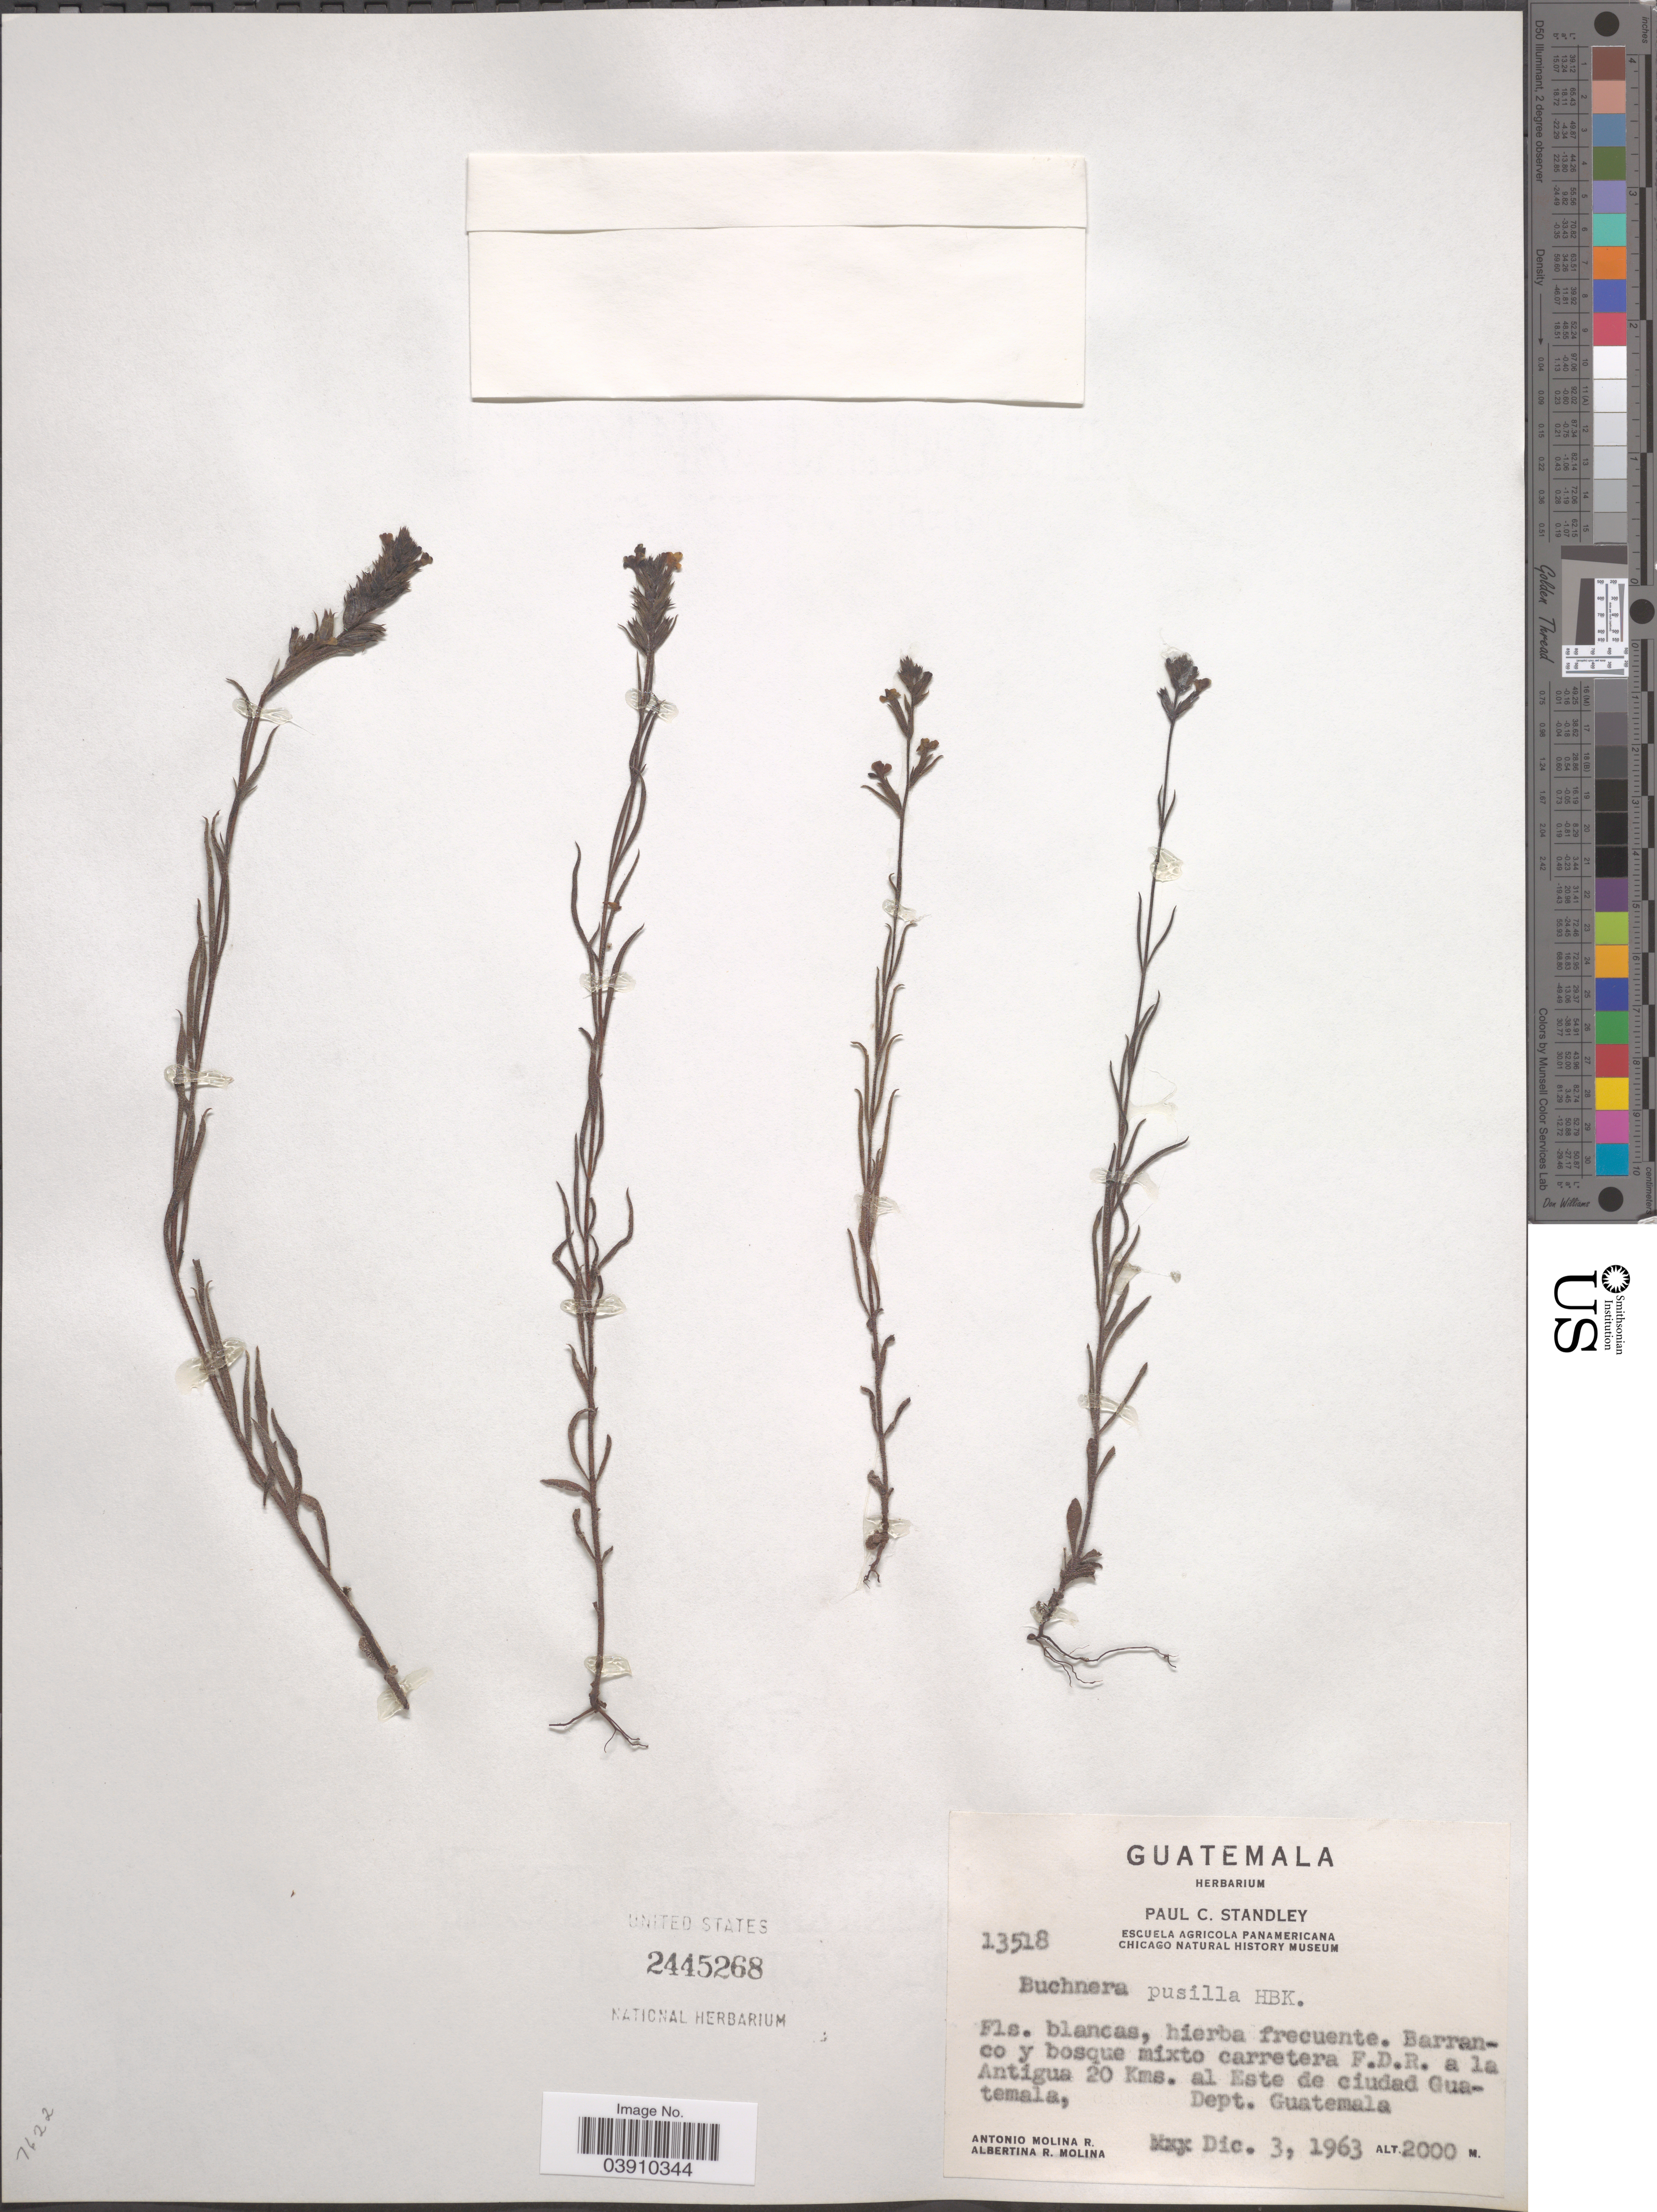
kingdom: Plantae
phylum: Tracheophyta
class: Magnoliopsida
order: Lamiales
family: Orobanchaceae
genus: Buchnera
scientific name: Buchnera pusilla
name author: Kunth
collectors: A. Molina R. & A. R. Molina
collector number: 13518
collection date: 1963-12-03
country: Guatemala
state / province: Guatemala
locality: Barranco y bosque mixto carretera F.D.R. a la Antigua 20 Kms. al Este de ciudad Guatemala, Dept. Guatemala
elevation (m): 2000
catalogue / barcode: US 2445268